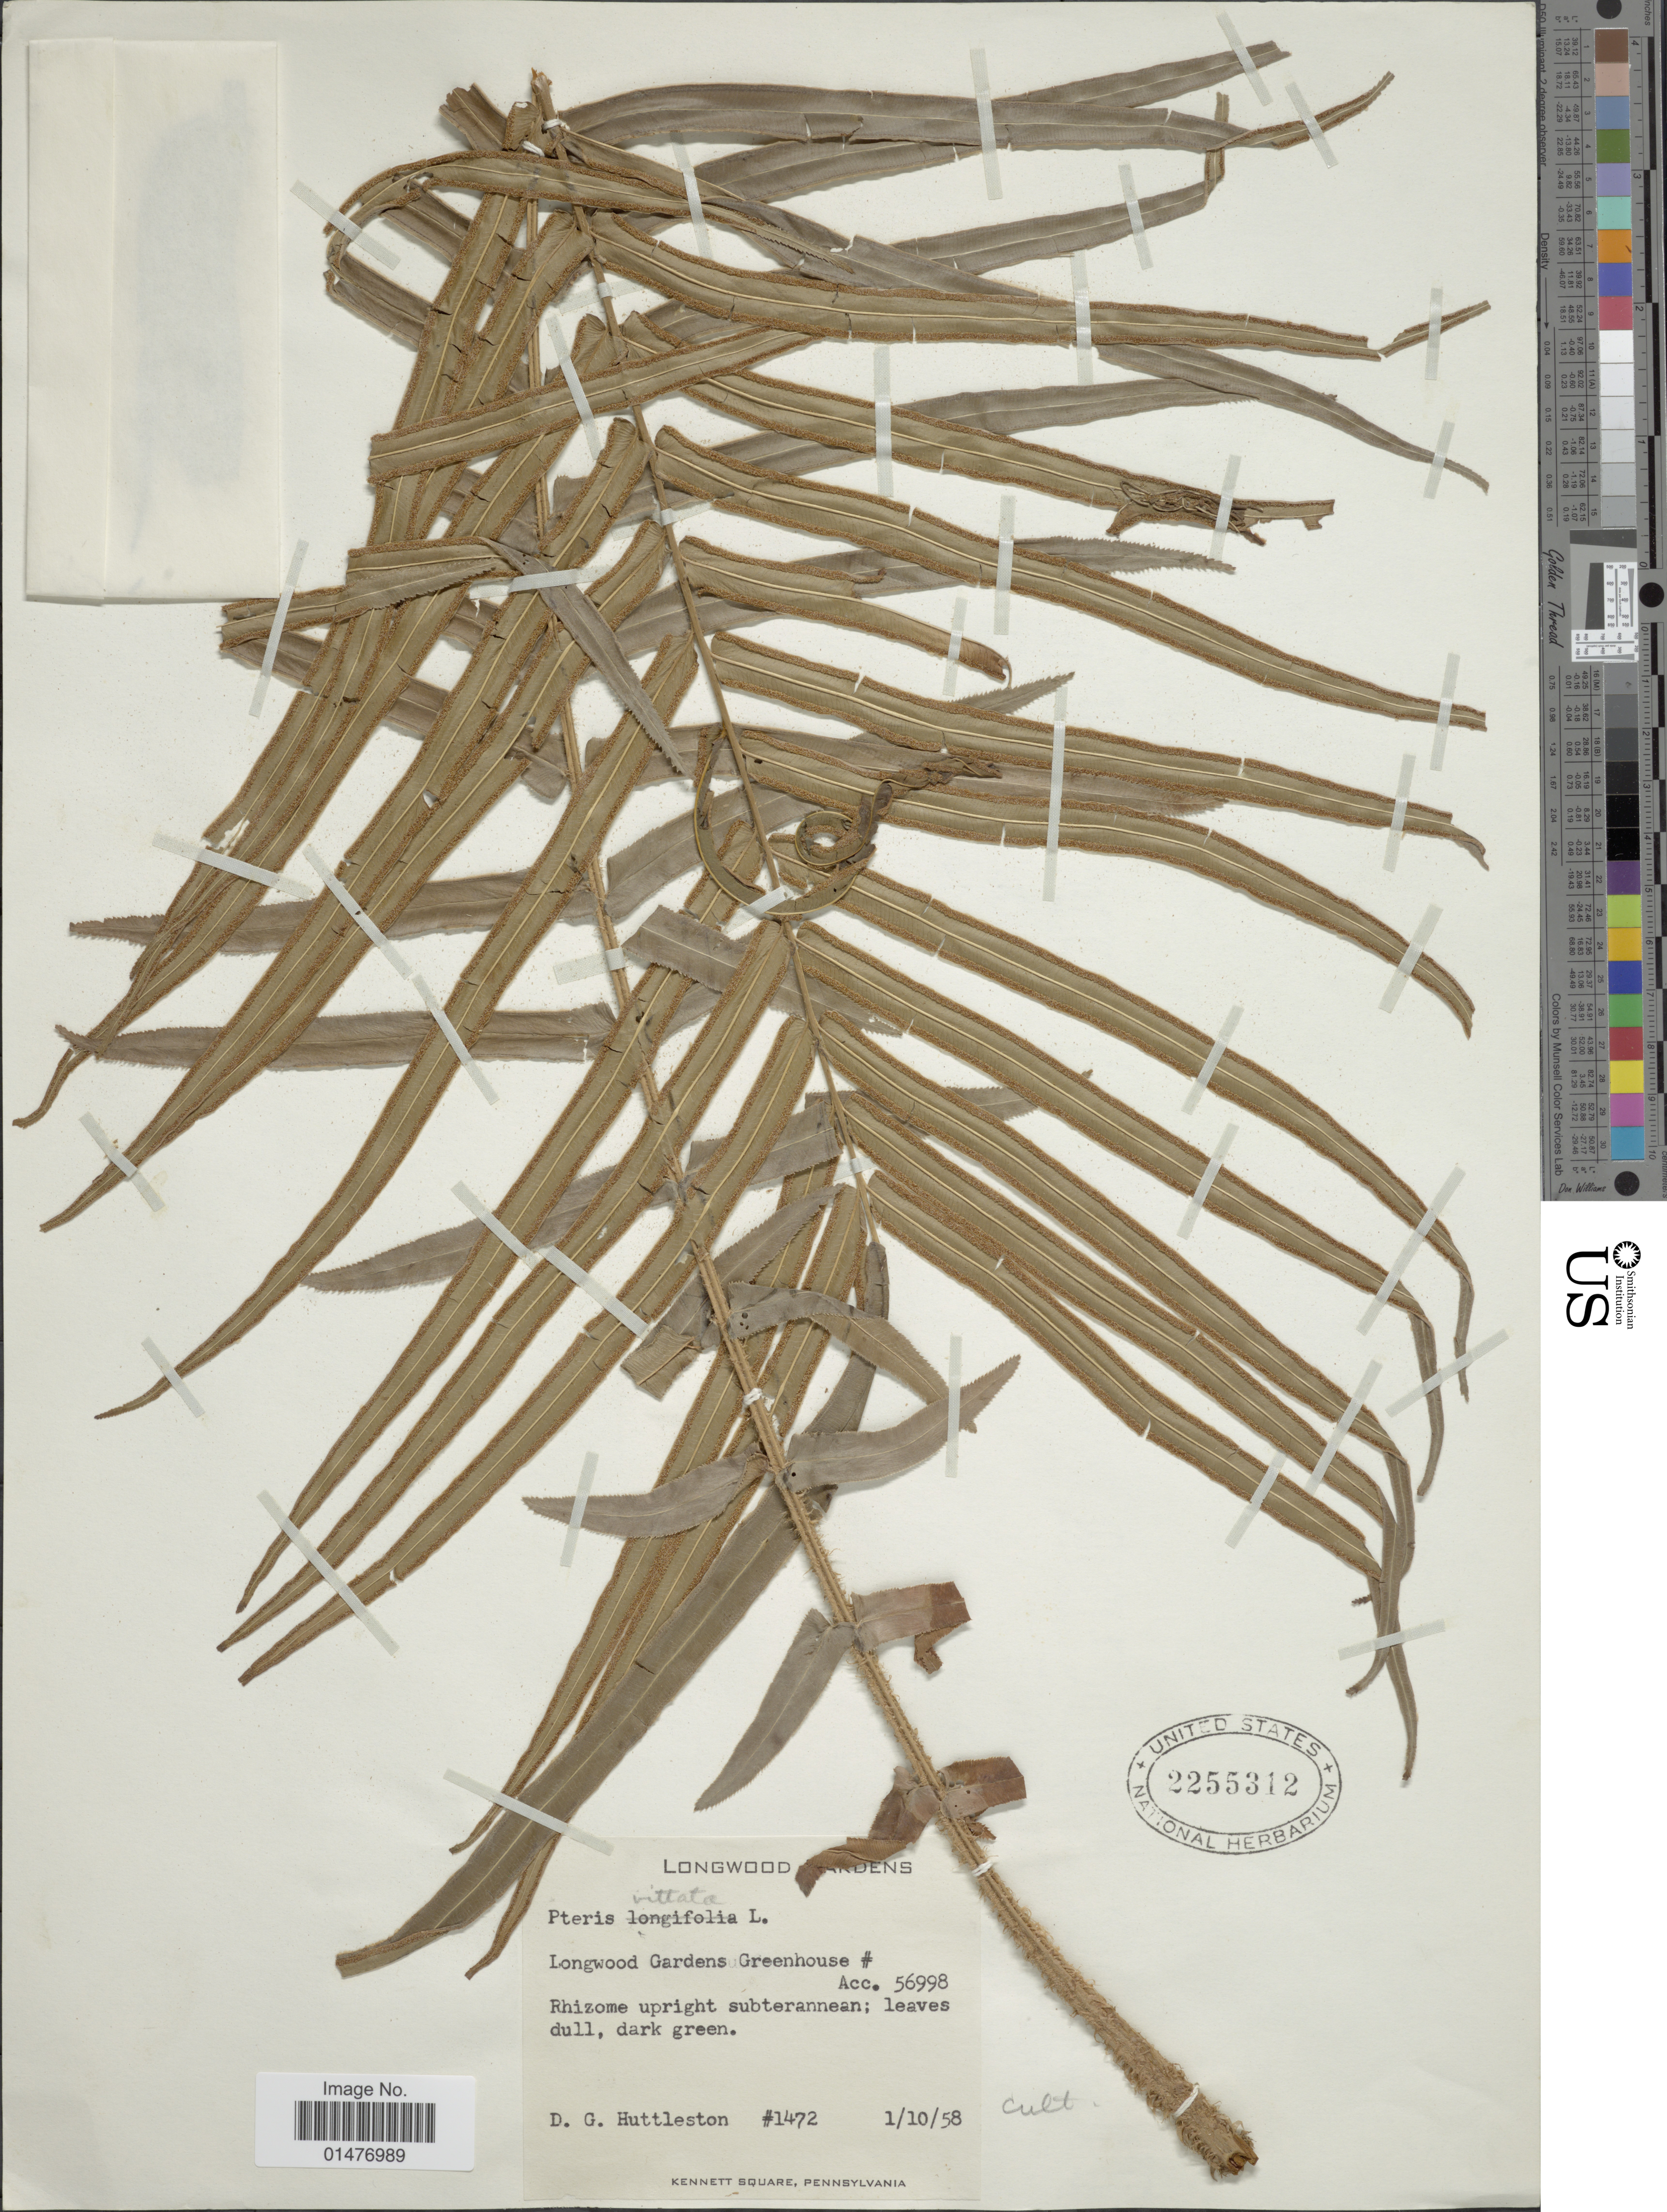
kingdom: Plantae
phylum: Tracheophyta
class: Polypodiopsida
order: Polypodiales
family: Pteridaceae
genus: Pteris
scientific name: Pteris vittata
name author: L.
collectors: D. G. Huttleston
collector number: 1472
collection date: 1958-10-01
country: United States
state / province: Pennsylvania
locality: Longwood Gardens Greenhouse #, Kennet Square.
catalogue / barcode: US 2255312